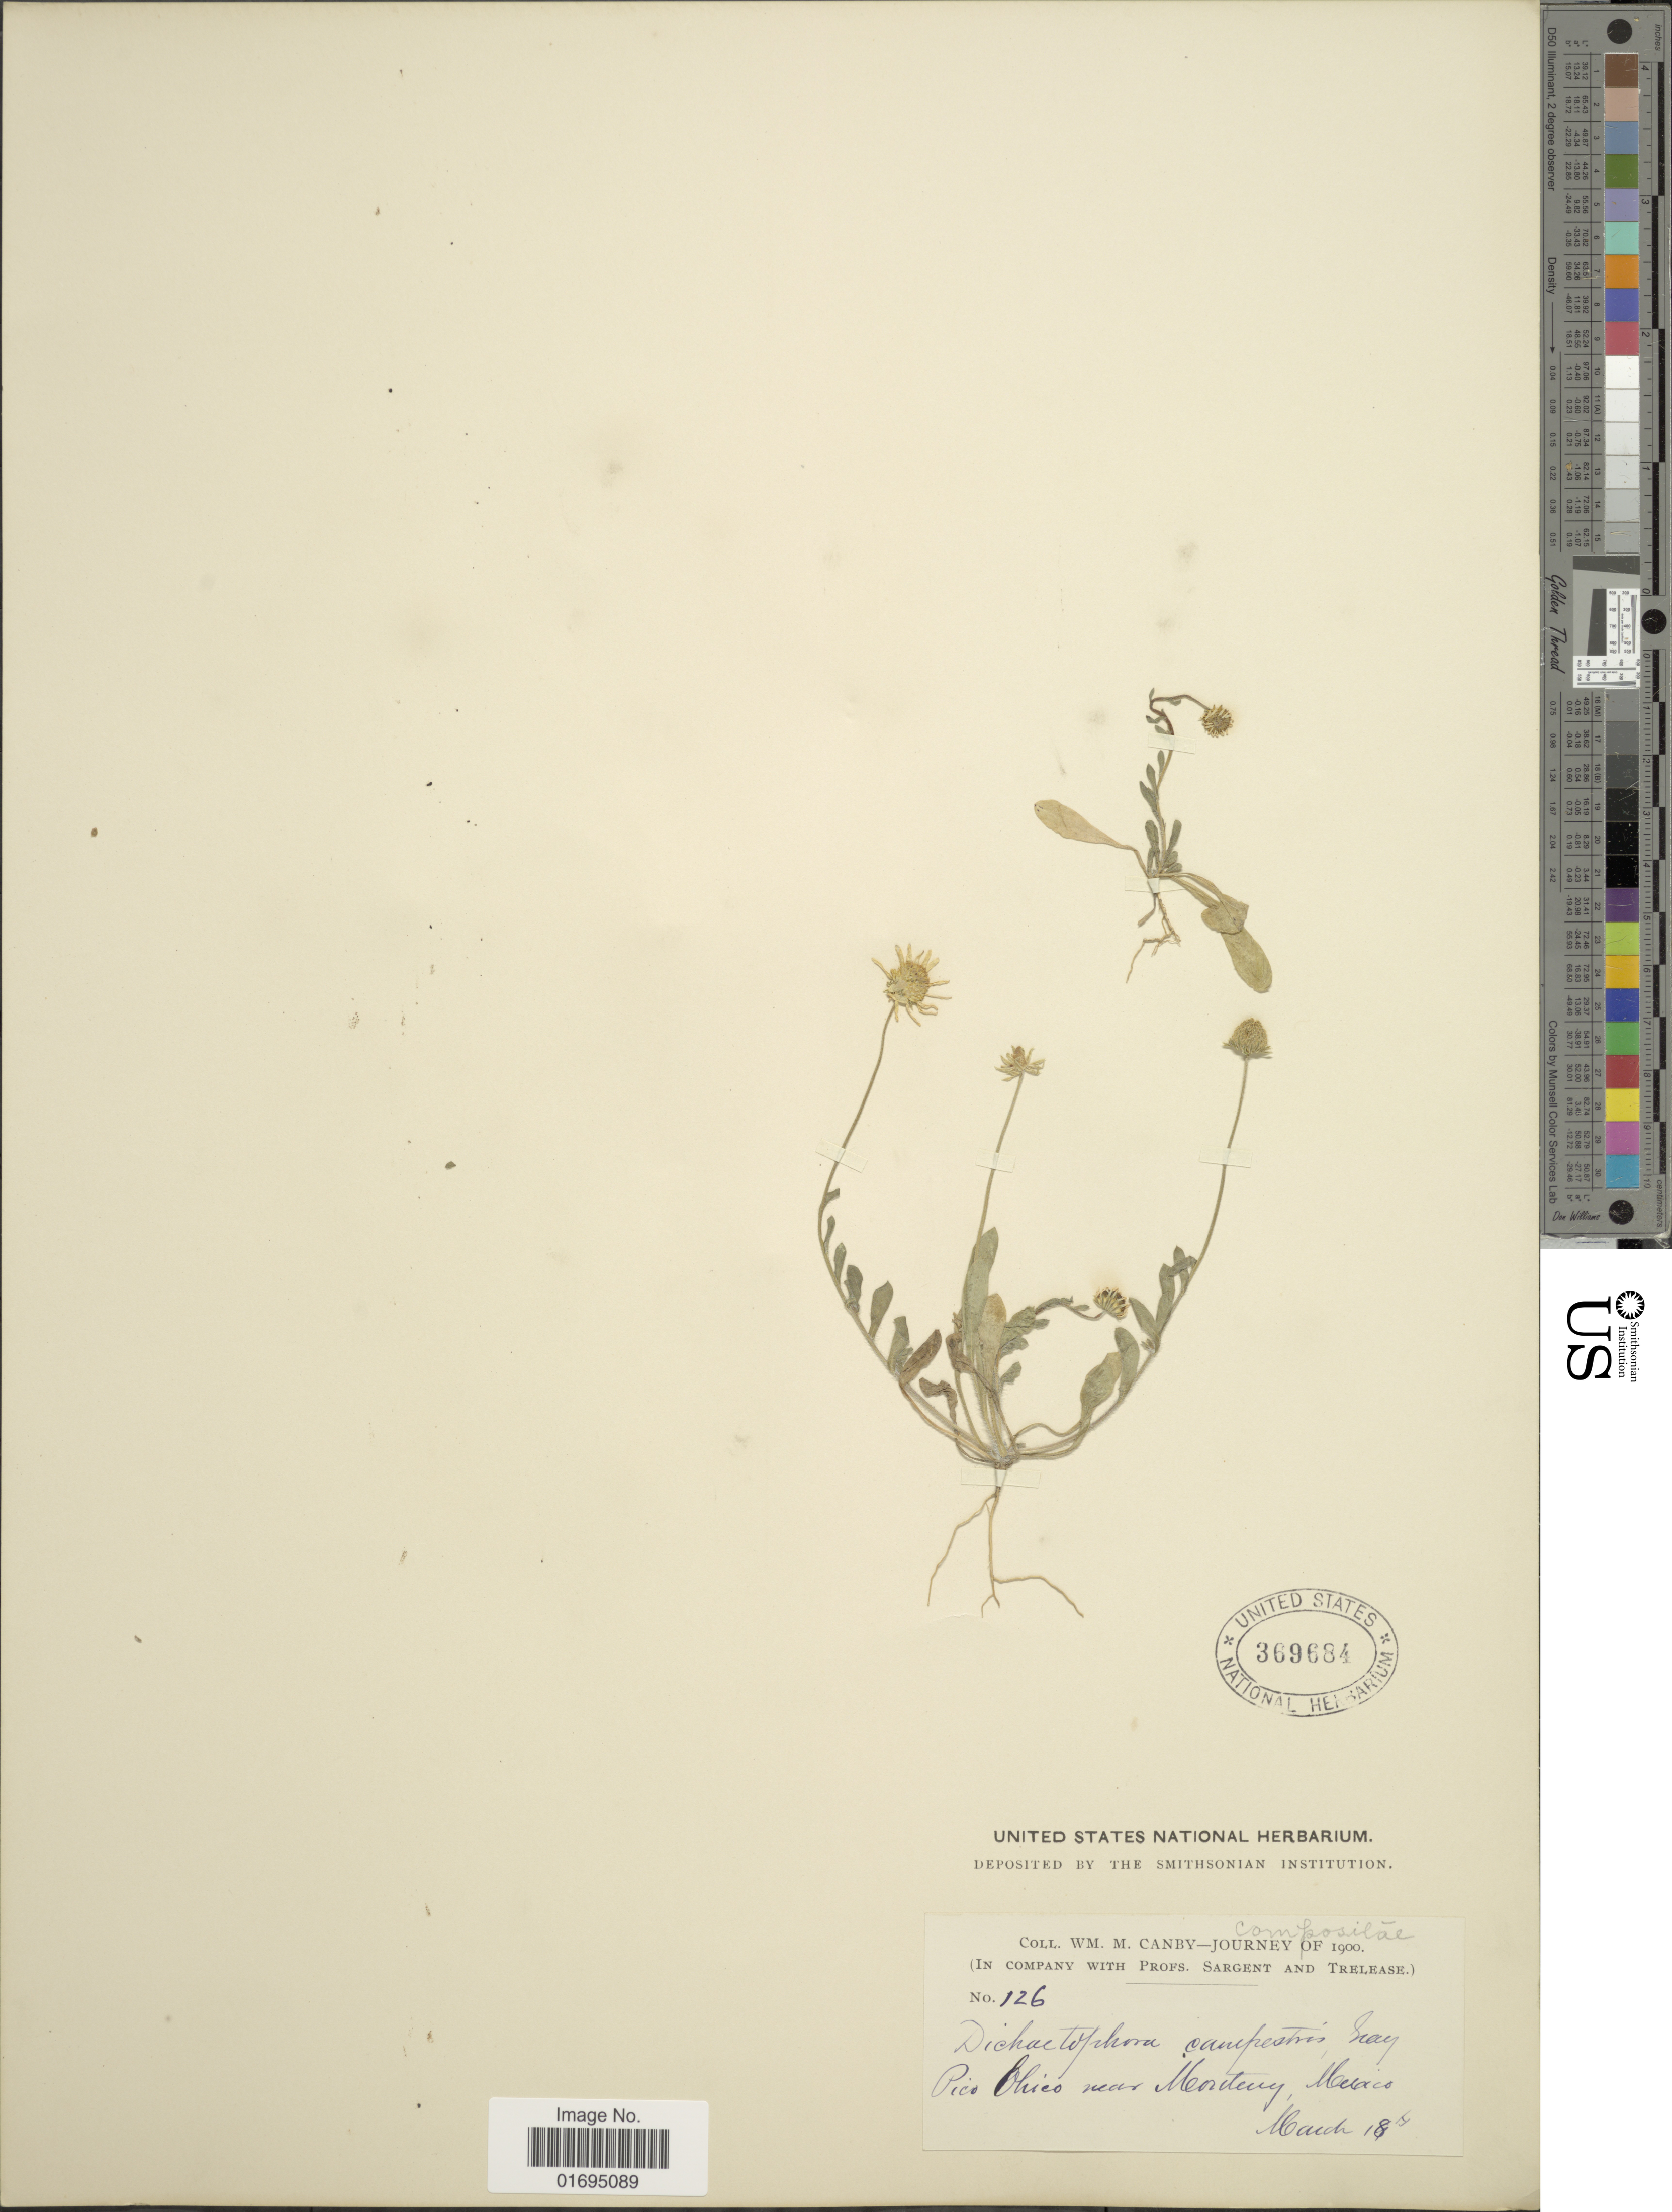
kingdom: Plantae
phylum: Tracheophyta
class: Magnoliopsida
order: Asterales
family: Asteraceae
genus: Dichaetophora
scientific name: Dichaetophora campestris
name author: A. Gray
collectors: W. M. Canby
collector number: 126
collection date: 1900-03-18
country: Mexico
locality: Pico Chico near Monterey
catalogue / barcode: US 369684